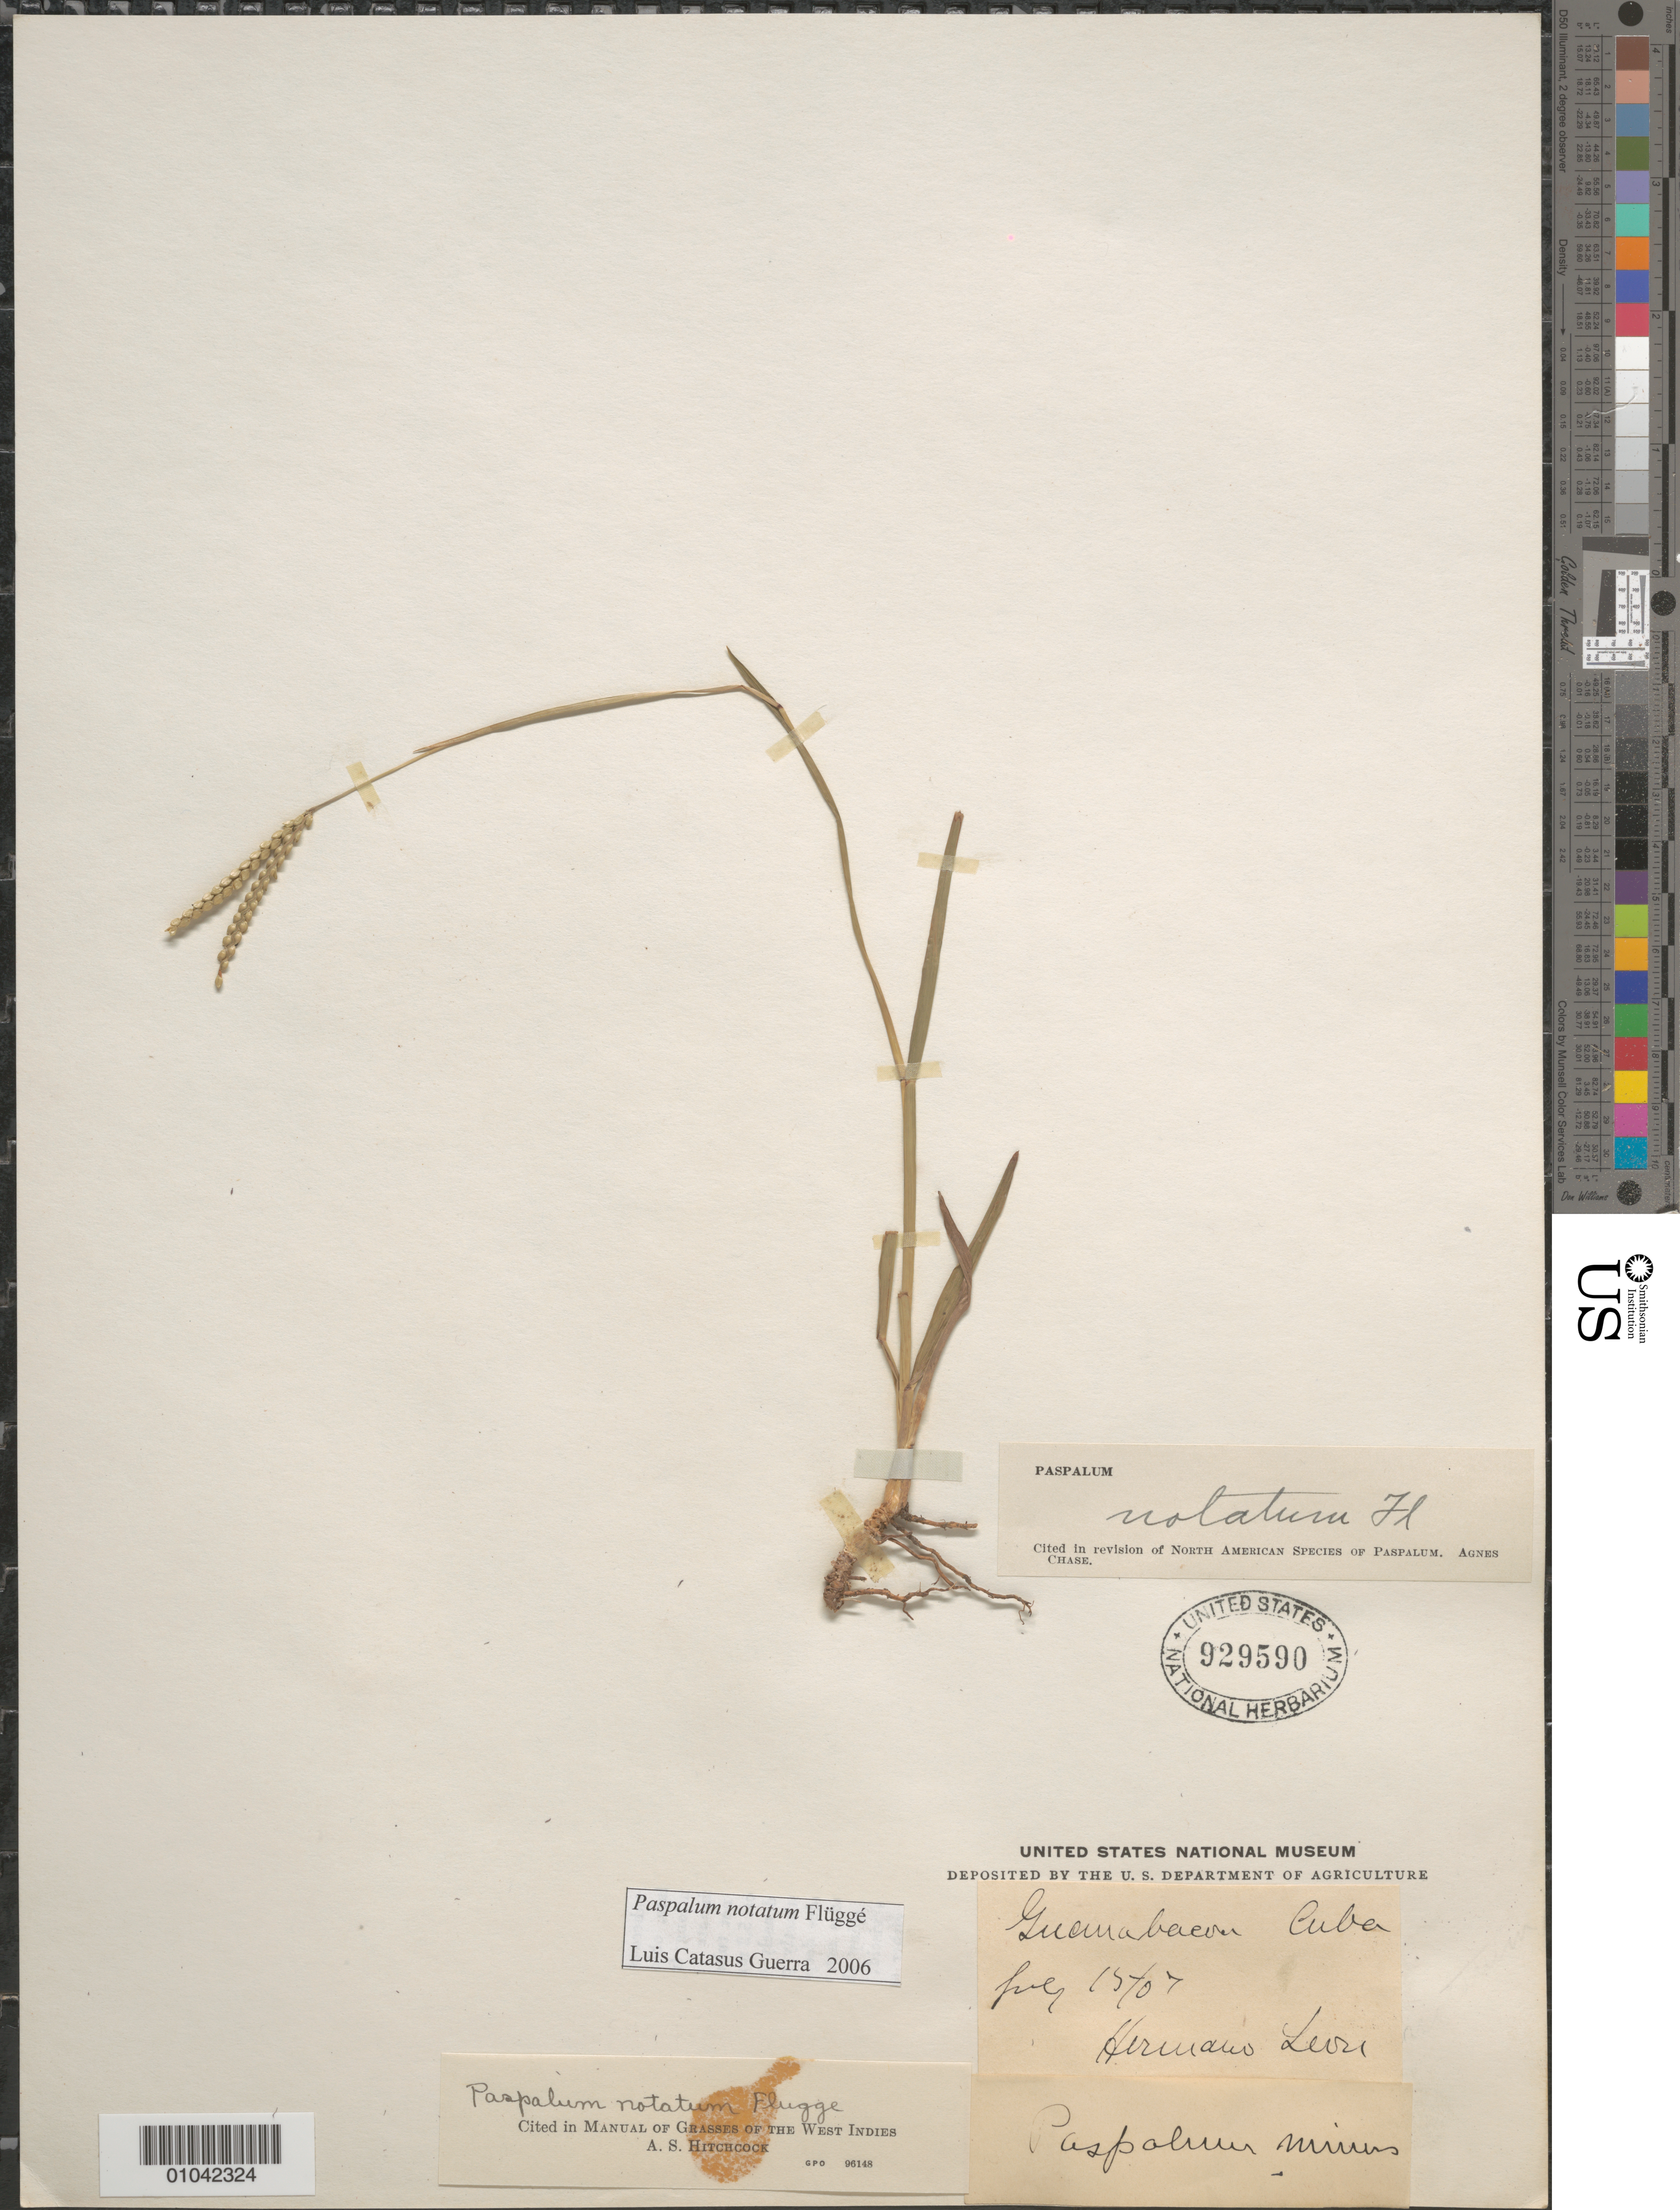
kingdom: Plantae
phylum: Tracheophyta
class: Liliopsida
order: Poales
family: Poaceae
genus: Paspalum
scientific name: Paspalum notatum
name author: Flüggé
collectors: Bro. León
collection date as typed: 1907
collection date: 1907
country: Cuba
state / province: La Habana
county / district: Municipio Guanabacoa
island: Cuba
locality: Guanabacoa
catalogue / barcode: US 929590